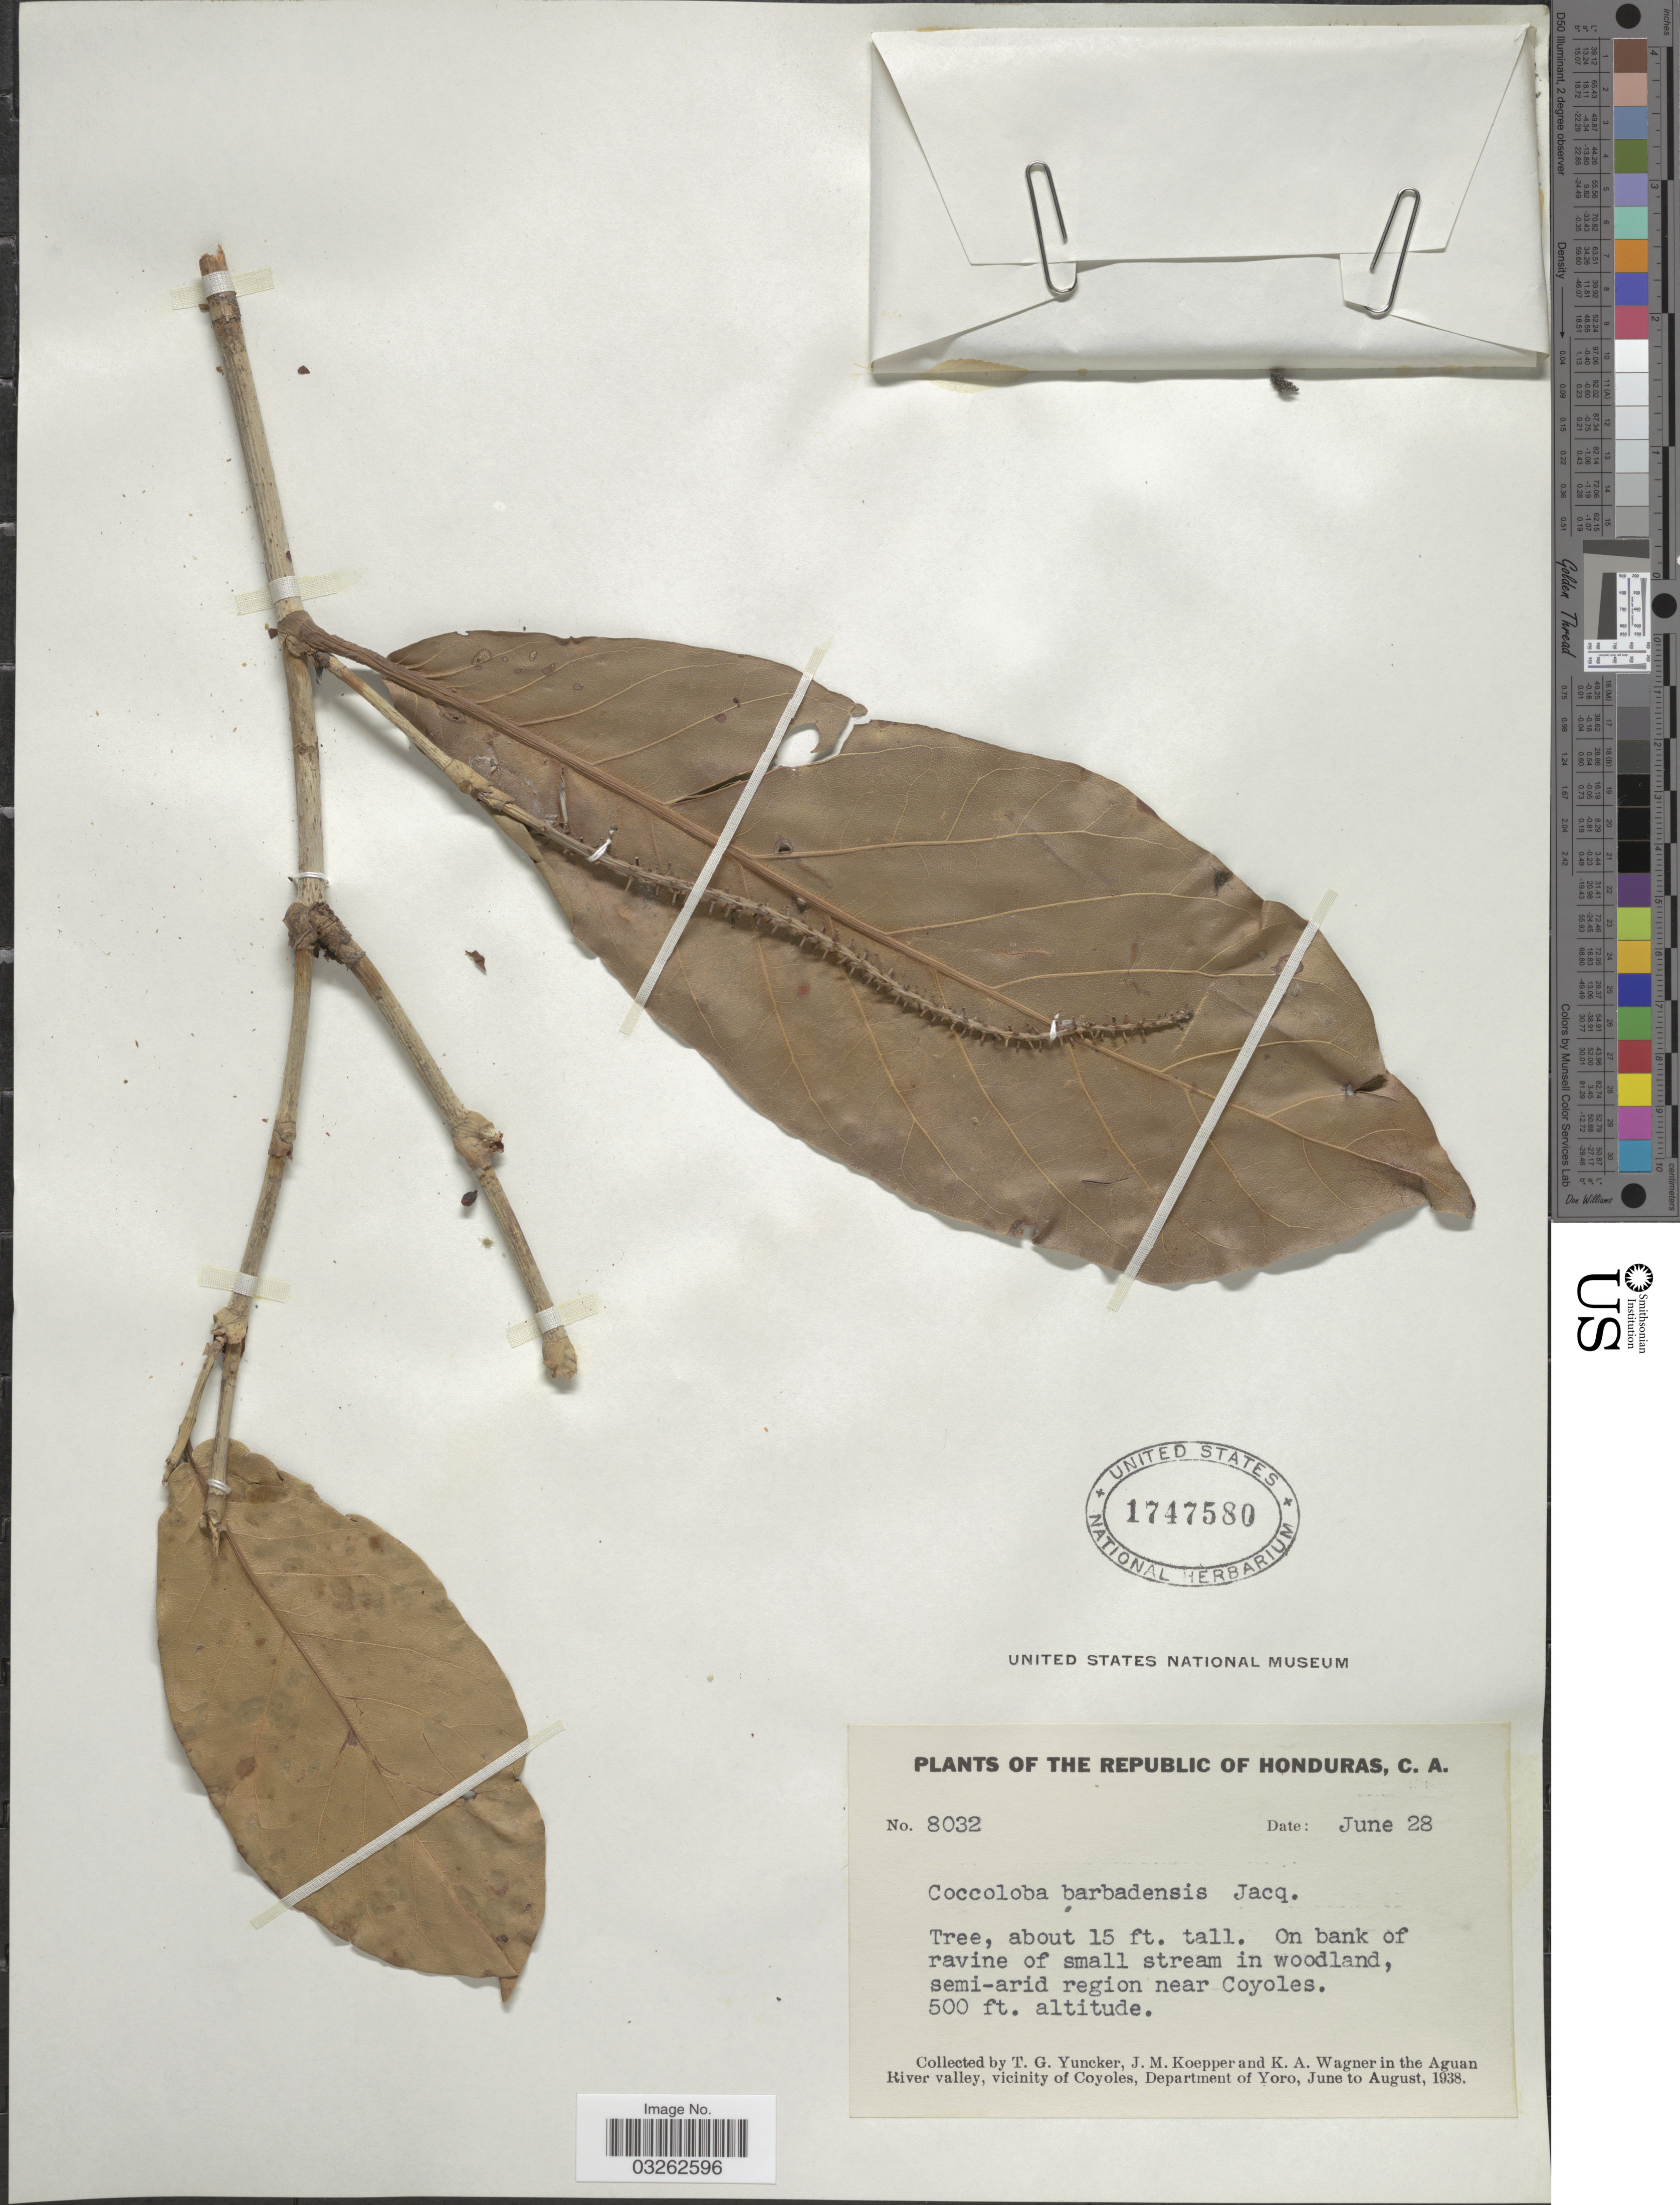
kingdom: Plantae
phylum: Tracheophyta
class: Magnoliopsida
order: Caryophyllales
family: Polygonaceae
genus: Coccoloba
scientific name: Coccoloba barbadensis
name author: Jacq.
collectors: T. G. Yuncker, J. M. Koepper & K. A. Wagner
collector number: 8032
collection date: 1938-06-28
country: Honduras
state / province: Yoro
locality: The Republic of Honduras. Semi-arid region near Coyoles. In the Aguan River valley, vicinity of Coyoles, Department of Yoro.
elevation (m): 152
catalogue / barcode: US 1747580